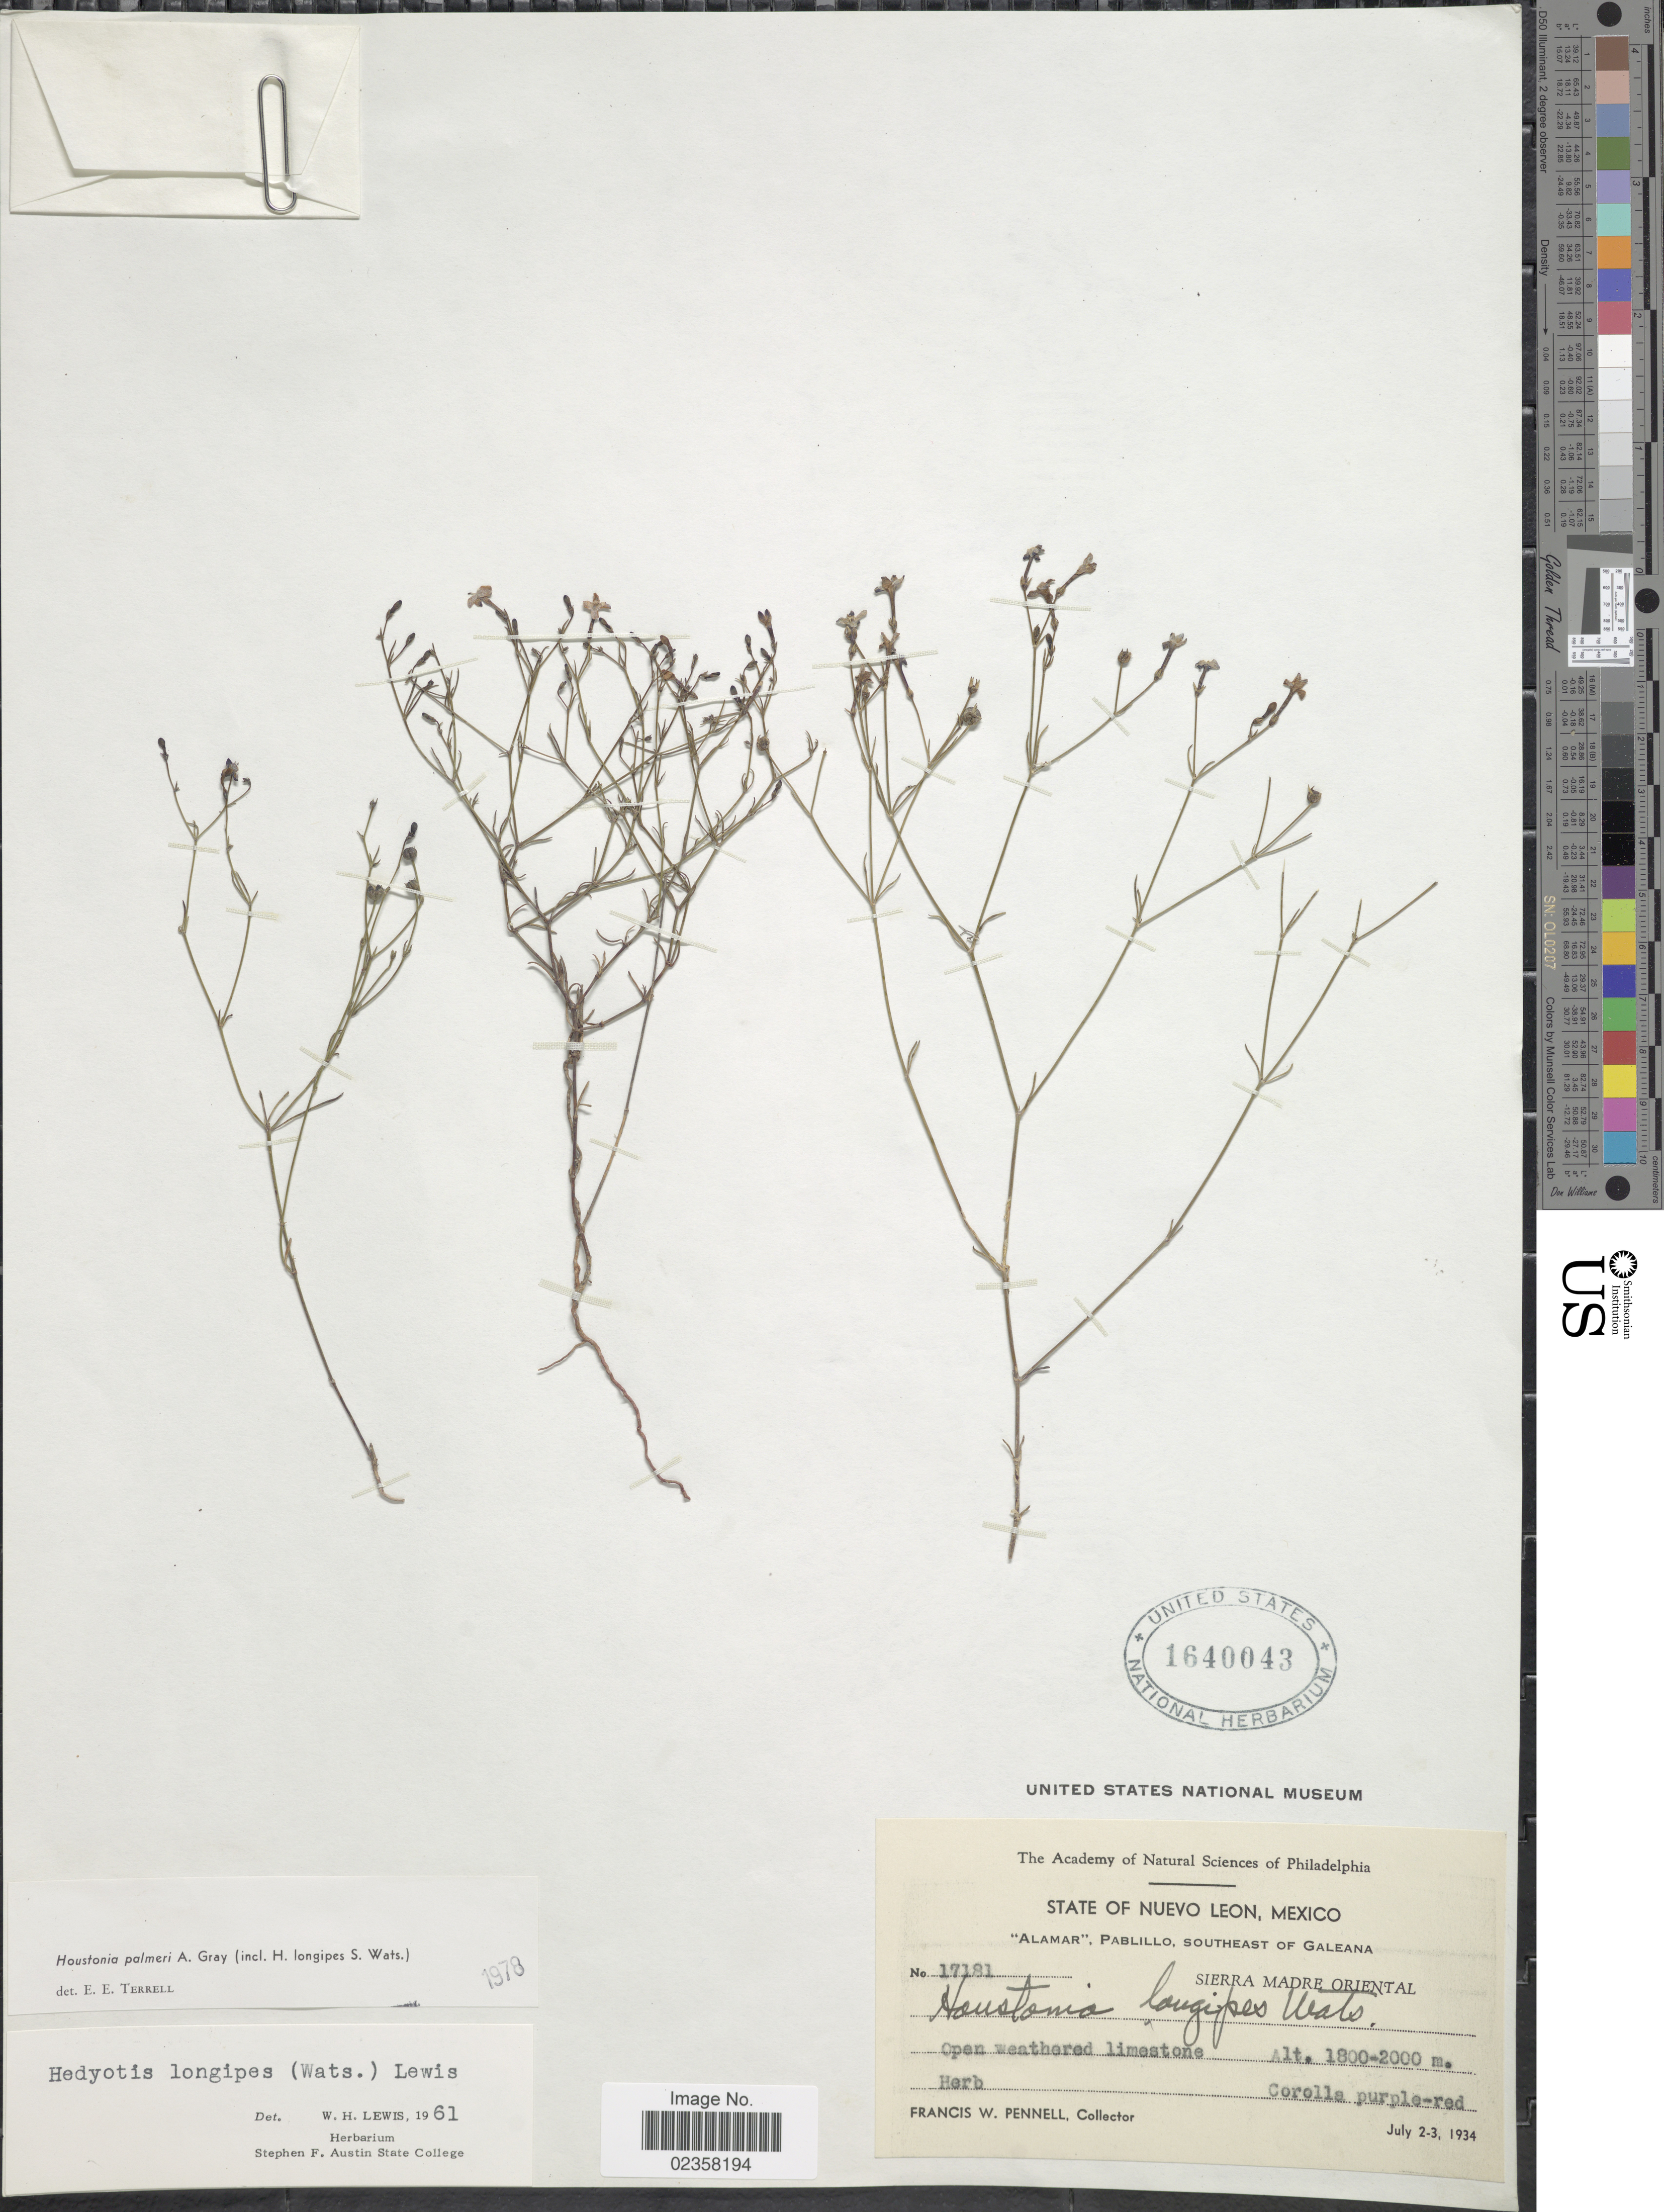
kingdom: Plantae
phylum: Tracheophyta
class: Magnoliopsida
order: Gentianales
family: Rubiaceae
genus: Houstonia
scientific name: Houstonia palmeri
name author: A. Gray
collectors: F. W. Pennell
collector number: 17181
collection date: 1934-07-02/1934-07-03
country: Mexico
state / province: Nuevo León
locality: Alamar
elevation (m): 1800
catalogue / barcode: US 1640043